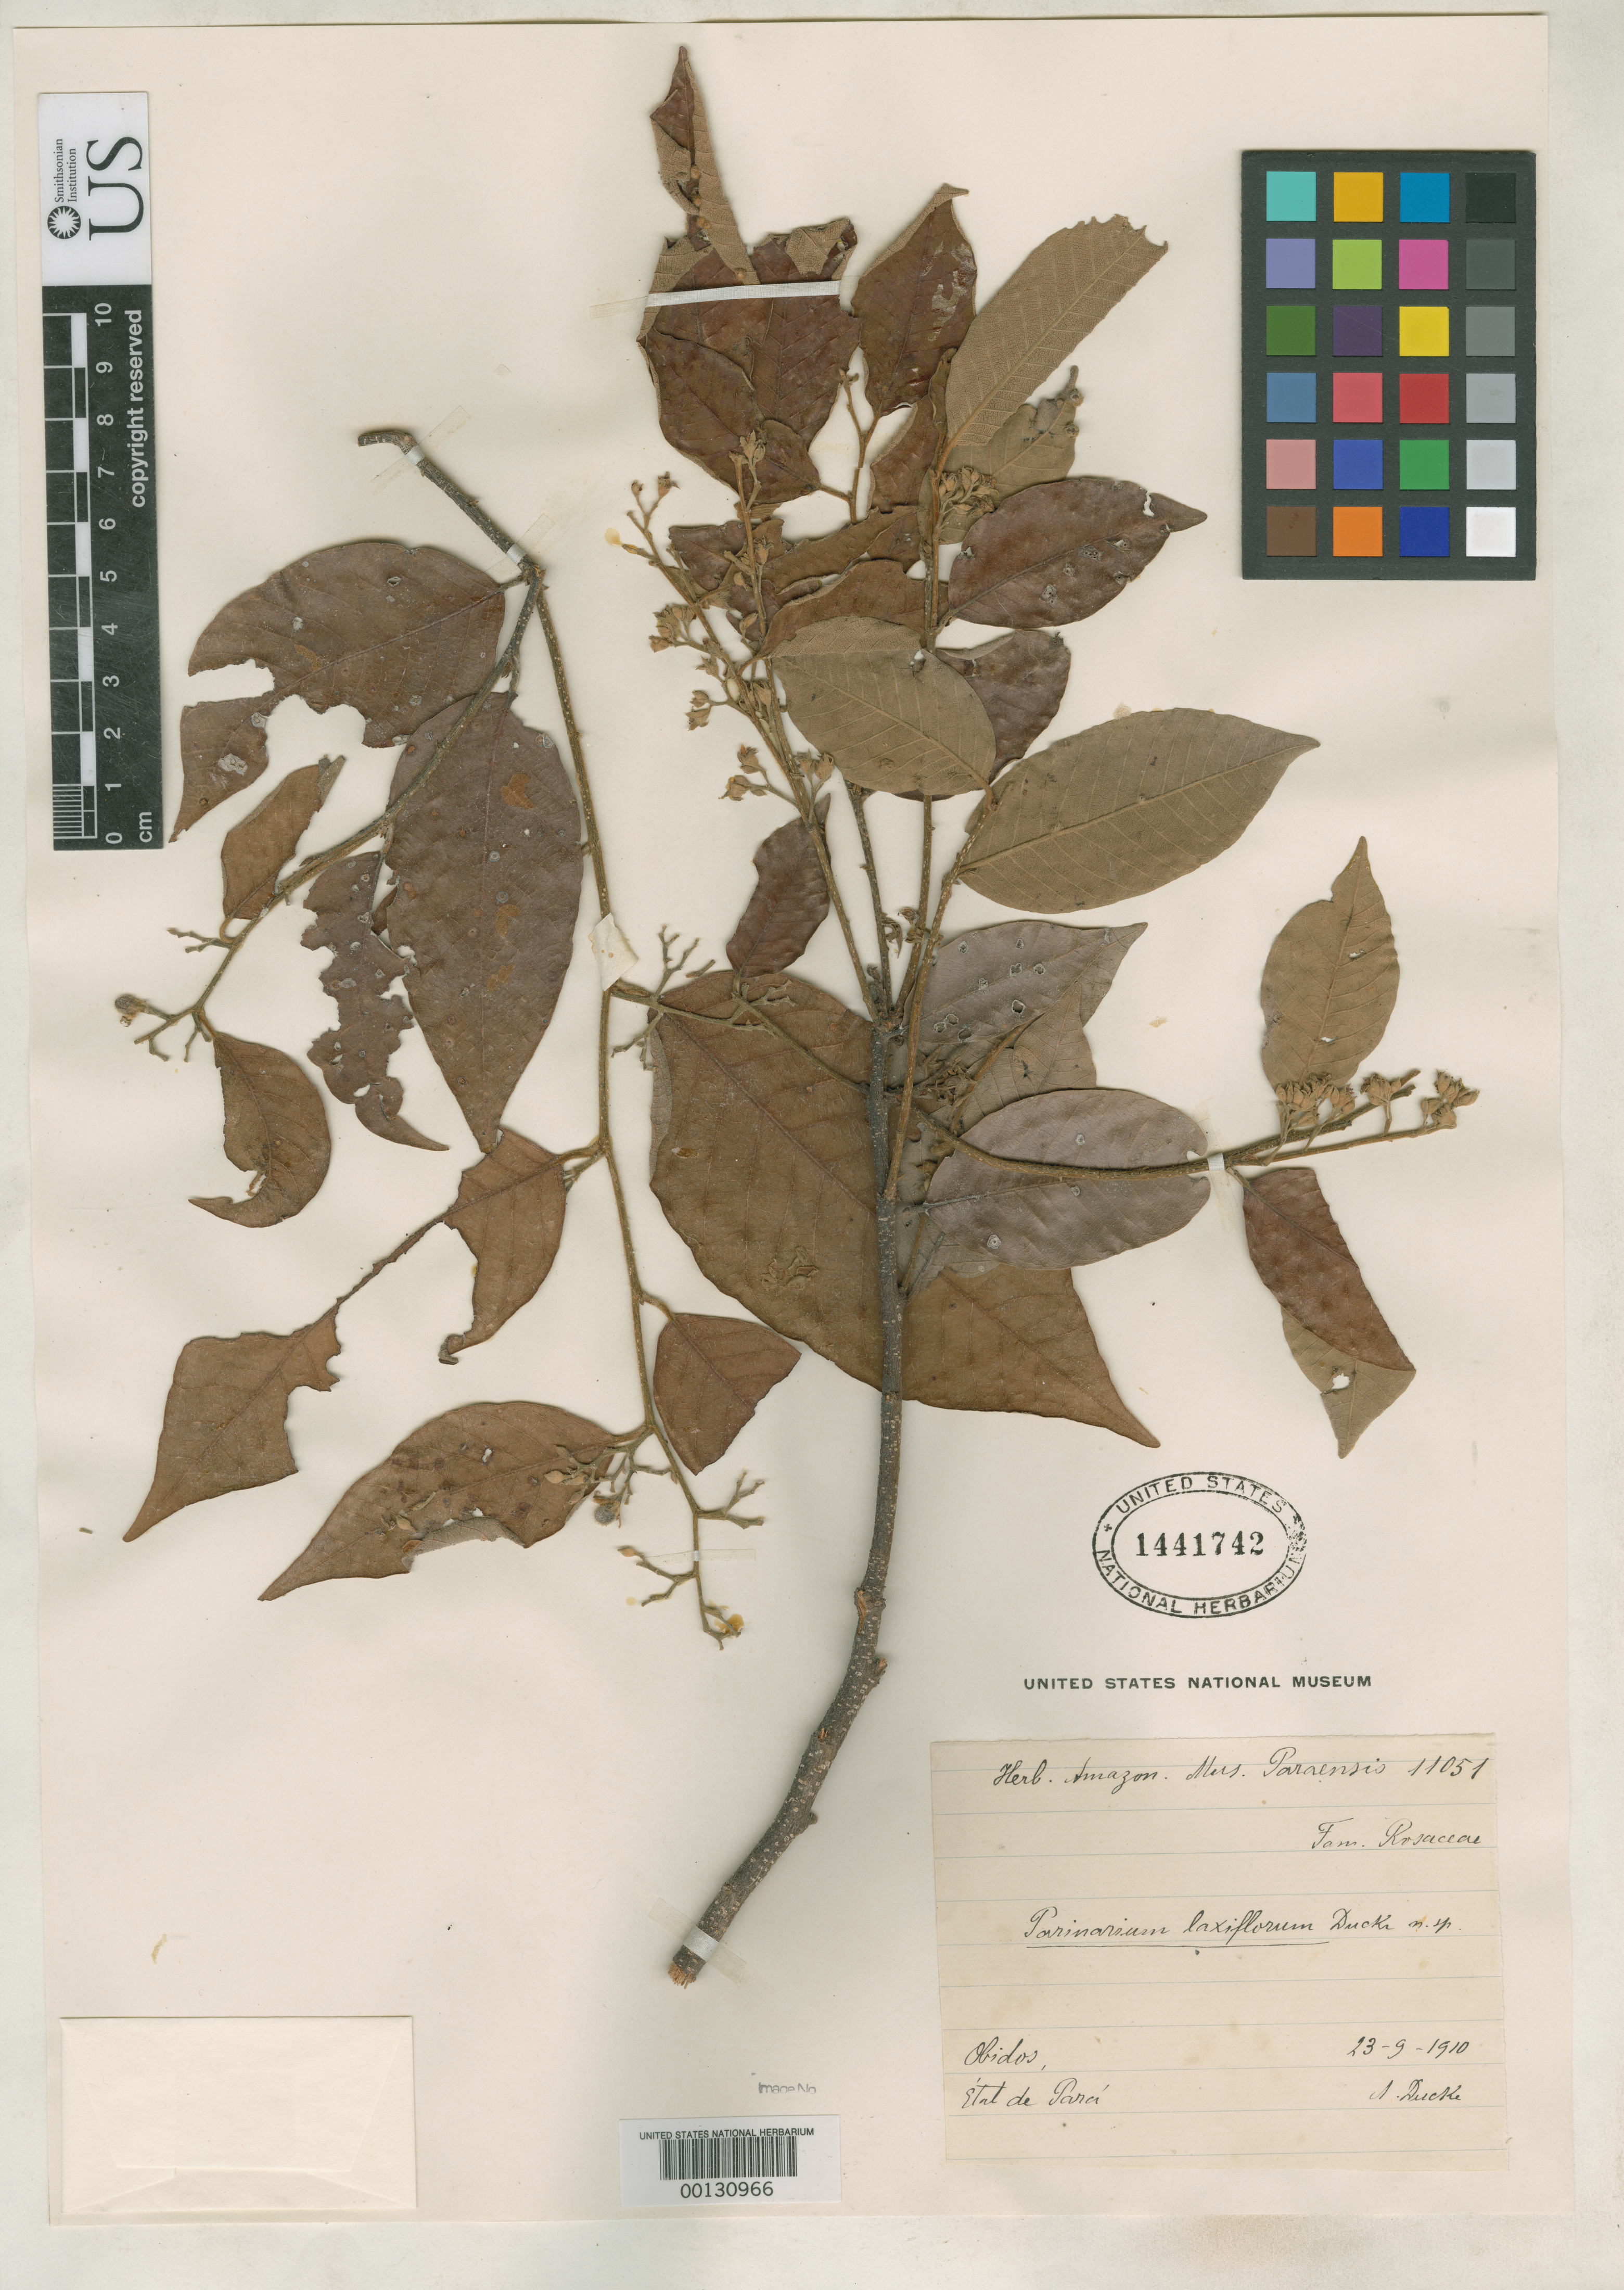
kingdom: Plantae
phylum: Tracheophyta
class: Magnoliopsida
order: Malpighiales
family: Chrysobalanaceae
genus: Parinari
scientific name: Parinari laxiflora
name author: Ducke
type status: Type Collection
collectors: A. Ducke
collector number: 11051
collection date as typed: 13 Sep 1910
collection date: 1910-09-13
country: Brazil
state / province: Pará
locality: Obidos.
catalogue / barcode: US 1441742